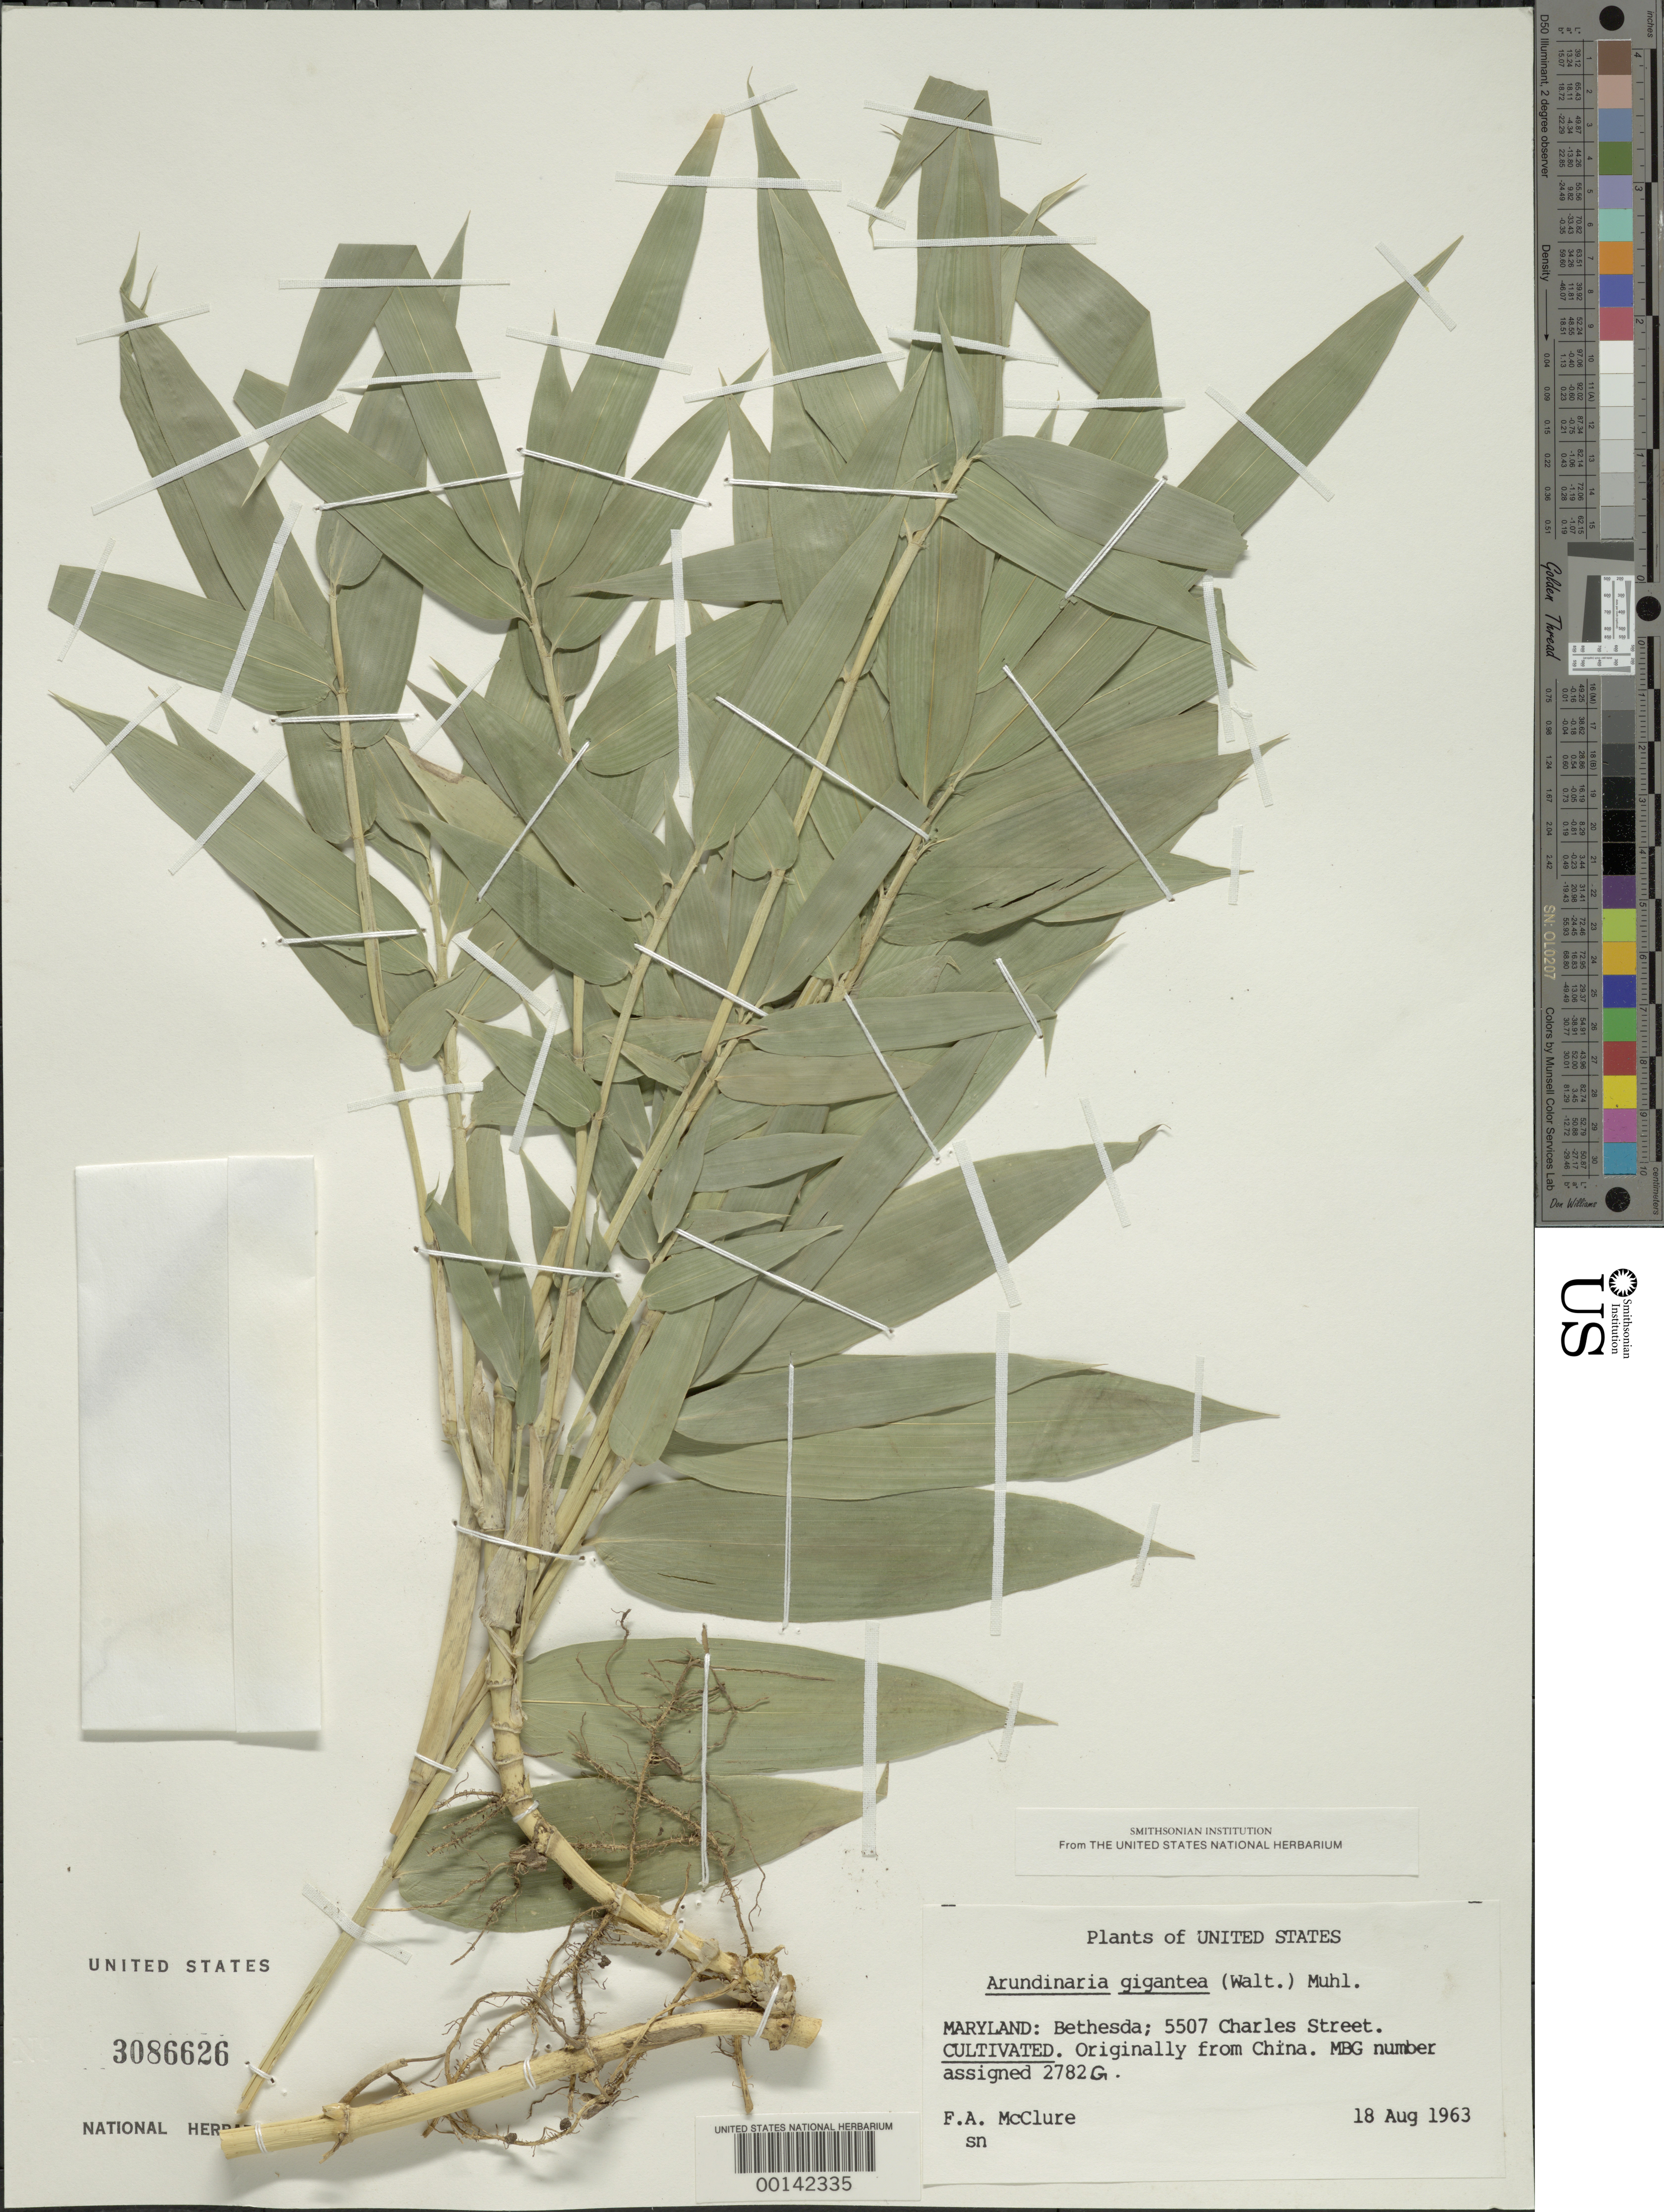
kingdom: Plantae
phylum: Tracheophyta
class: Liliopsida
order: Poales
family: Poaceae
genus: Arundinaria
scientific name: Arundinaria gigantea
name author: (Walter) Muhl.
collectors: F. A. McClure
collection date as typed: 18 Aug 1963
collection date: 1963-08-18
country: United States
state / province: Maryland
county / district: Montgomery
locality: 5507 Charles Street, Bethesda (McClure's garden)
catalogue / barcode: US 3086626